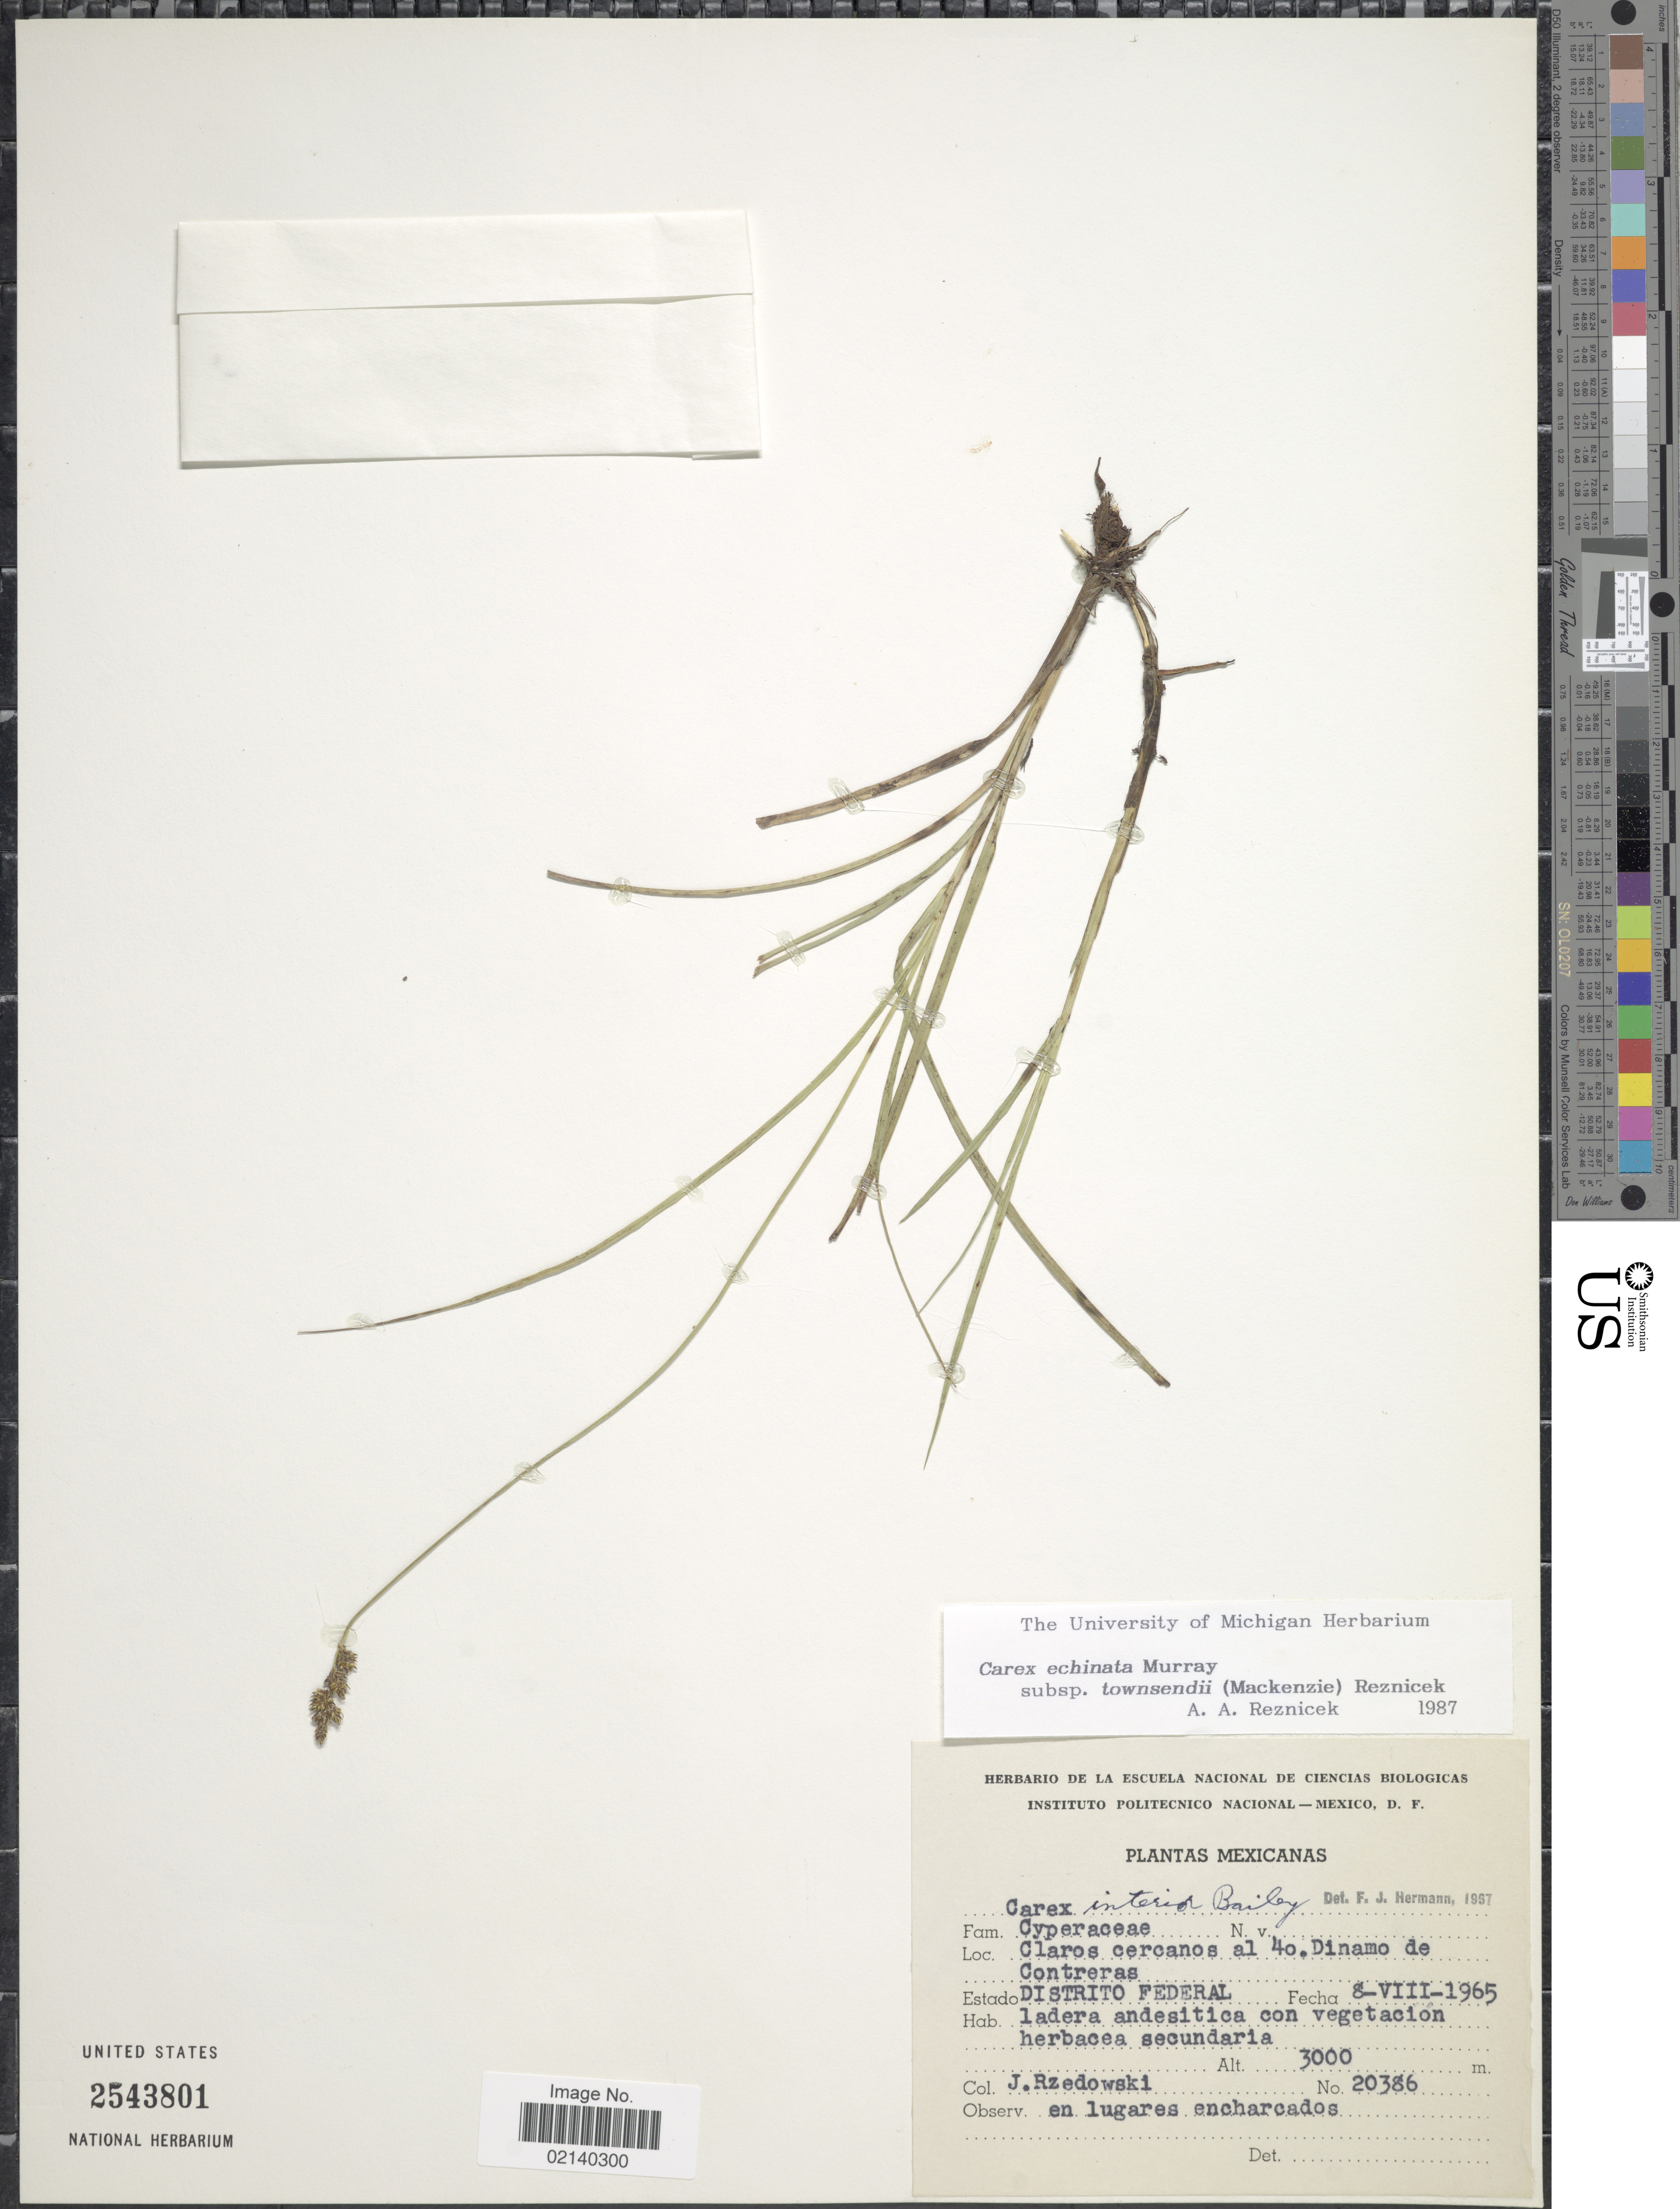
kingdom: Plantae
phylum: Tracheophyta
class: Liliopsida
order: Poales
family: Cyperaceae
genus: Carex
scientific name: Carex townsendii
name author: Mack.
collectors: J. Rzedowski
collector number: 20386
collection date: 1965-08-08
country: Mexico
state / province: Distrito Federal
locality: Claros cercanos al 40. Dinamo de Contreras. Estado Distrito Federal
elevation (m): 3000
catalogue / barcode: US 2543801